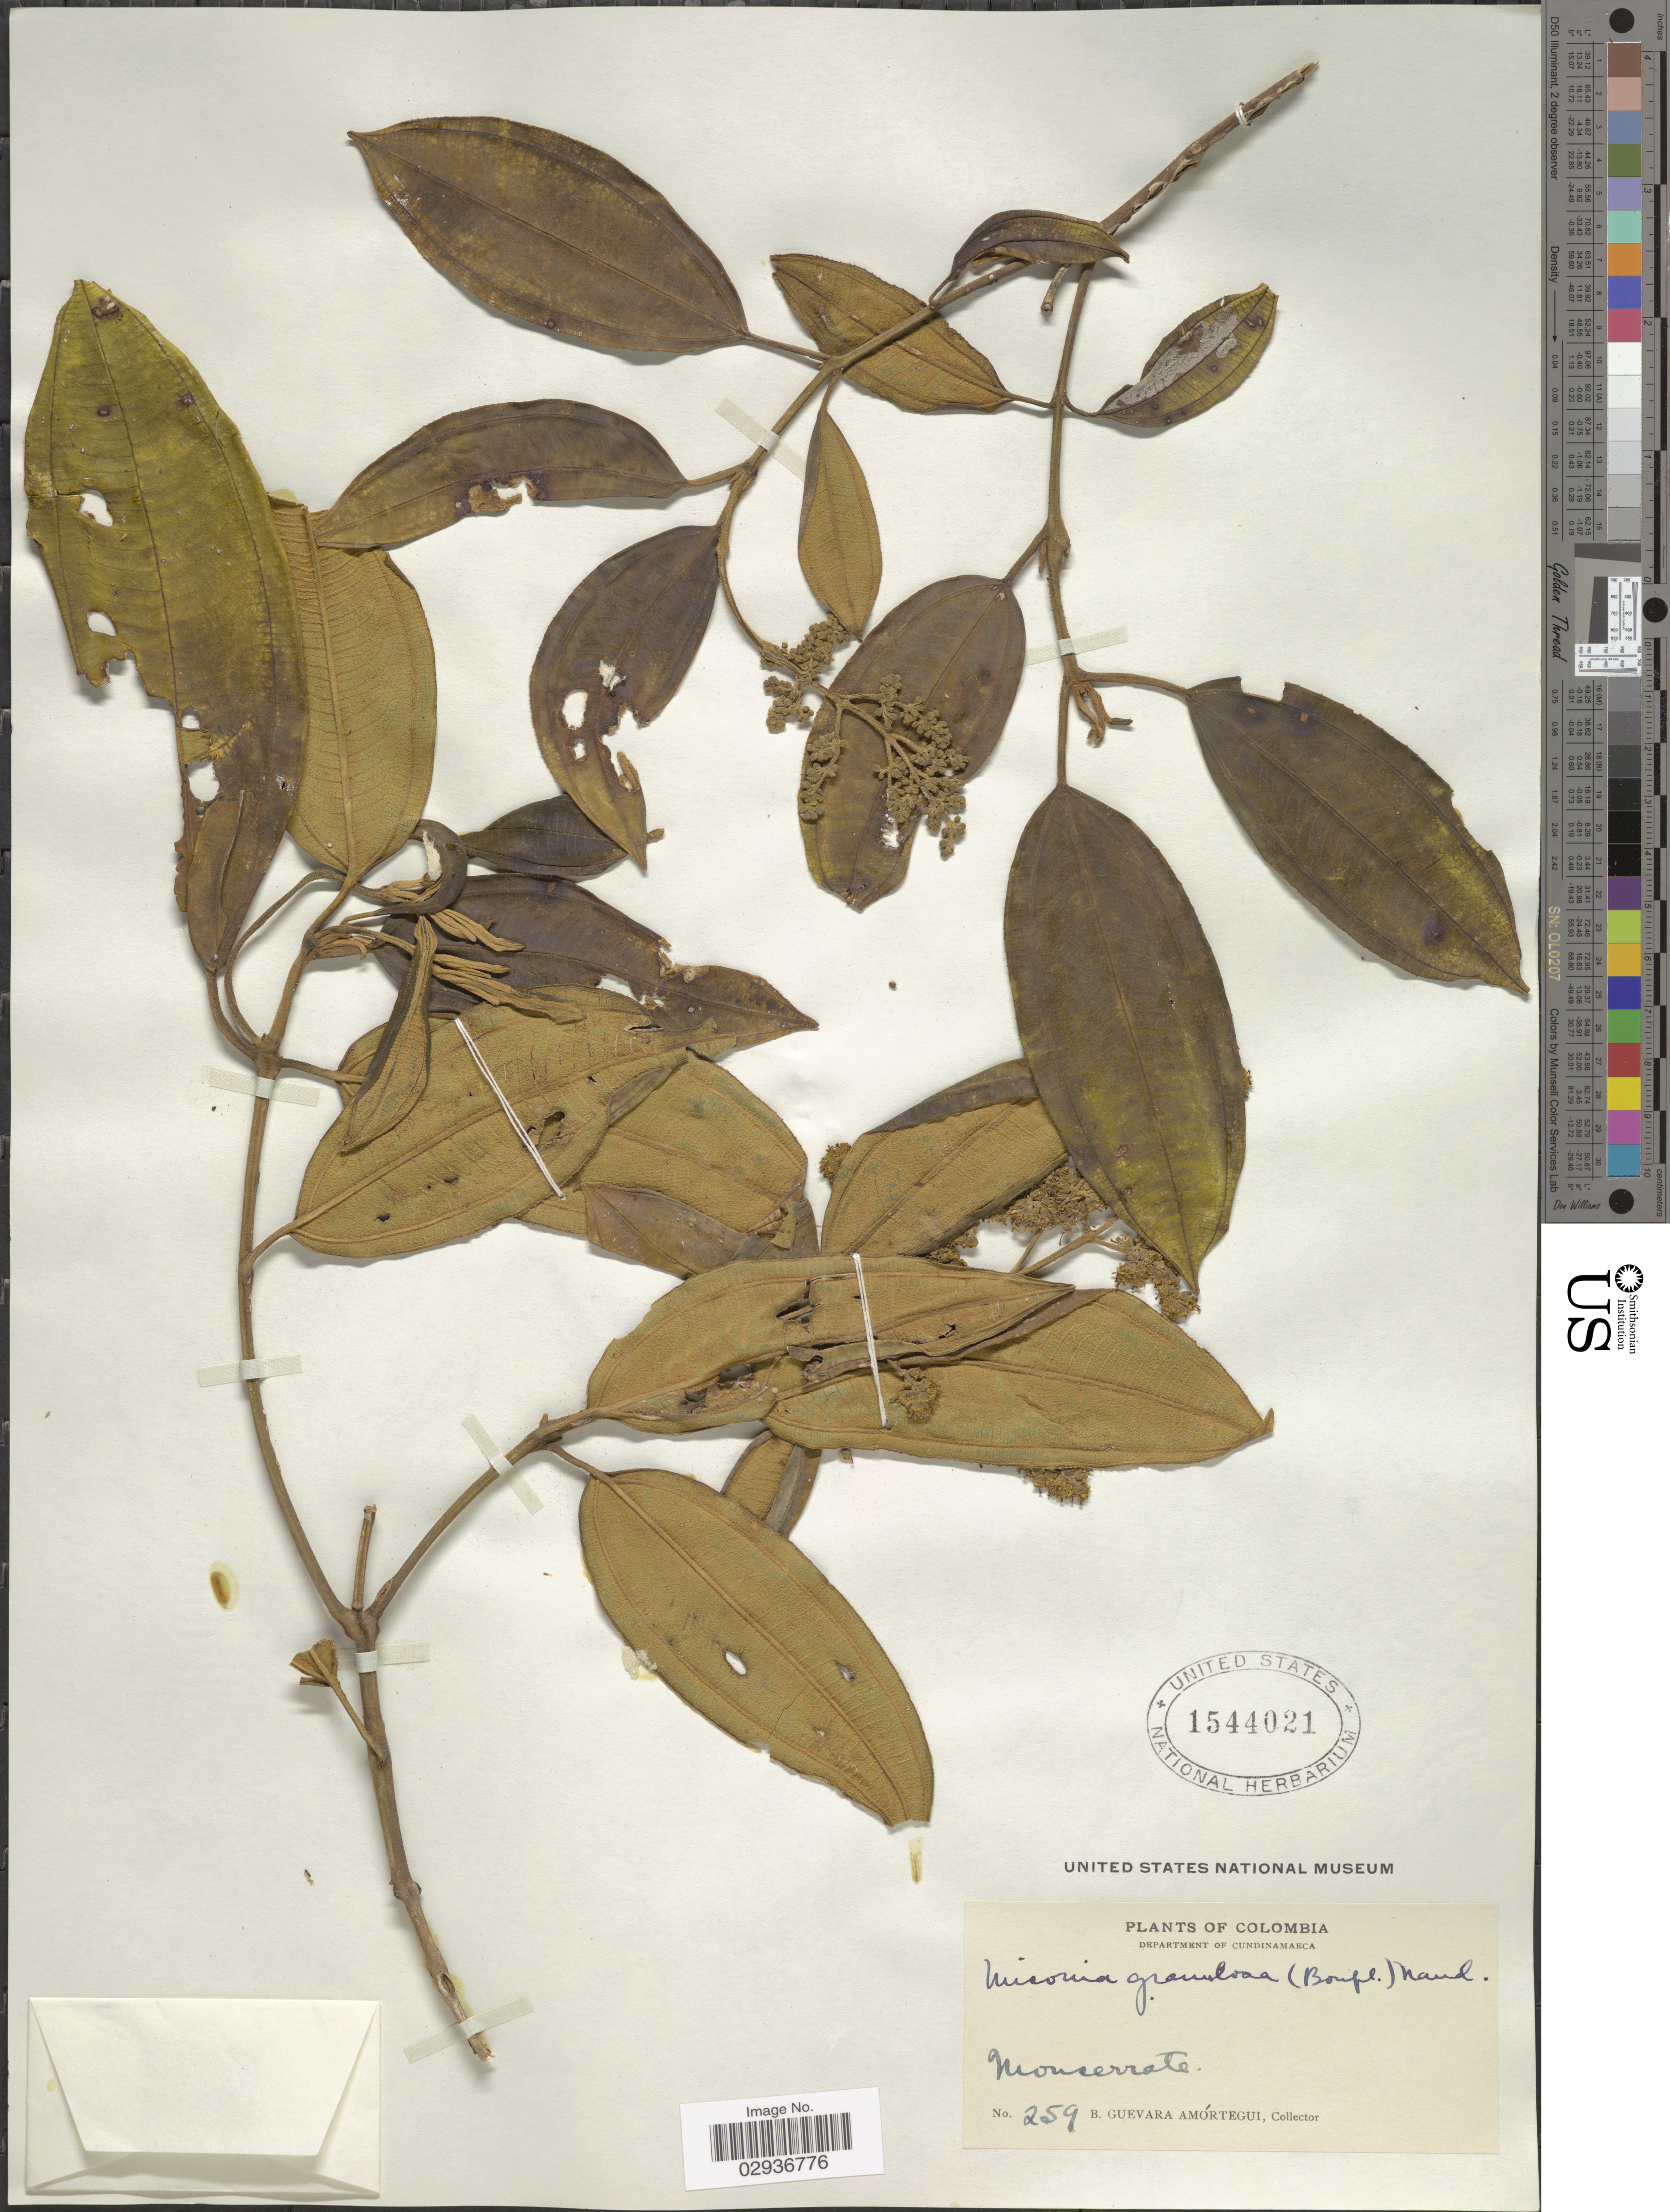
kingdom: Plantae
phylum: Tracheophyta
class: Magnoliopsida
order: Myrtales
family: Melastomataceae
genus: Miconia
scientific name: Miconia biappendiculata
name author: (Naudin) L. Uribe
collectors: B. Guevara Amortegui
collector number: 259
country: Colombia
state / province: Cundinamarca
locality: Department of Cundinamarca. Monserrate.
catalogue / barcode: US 1544021